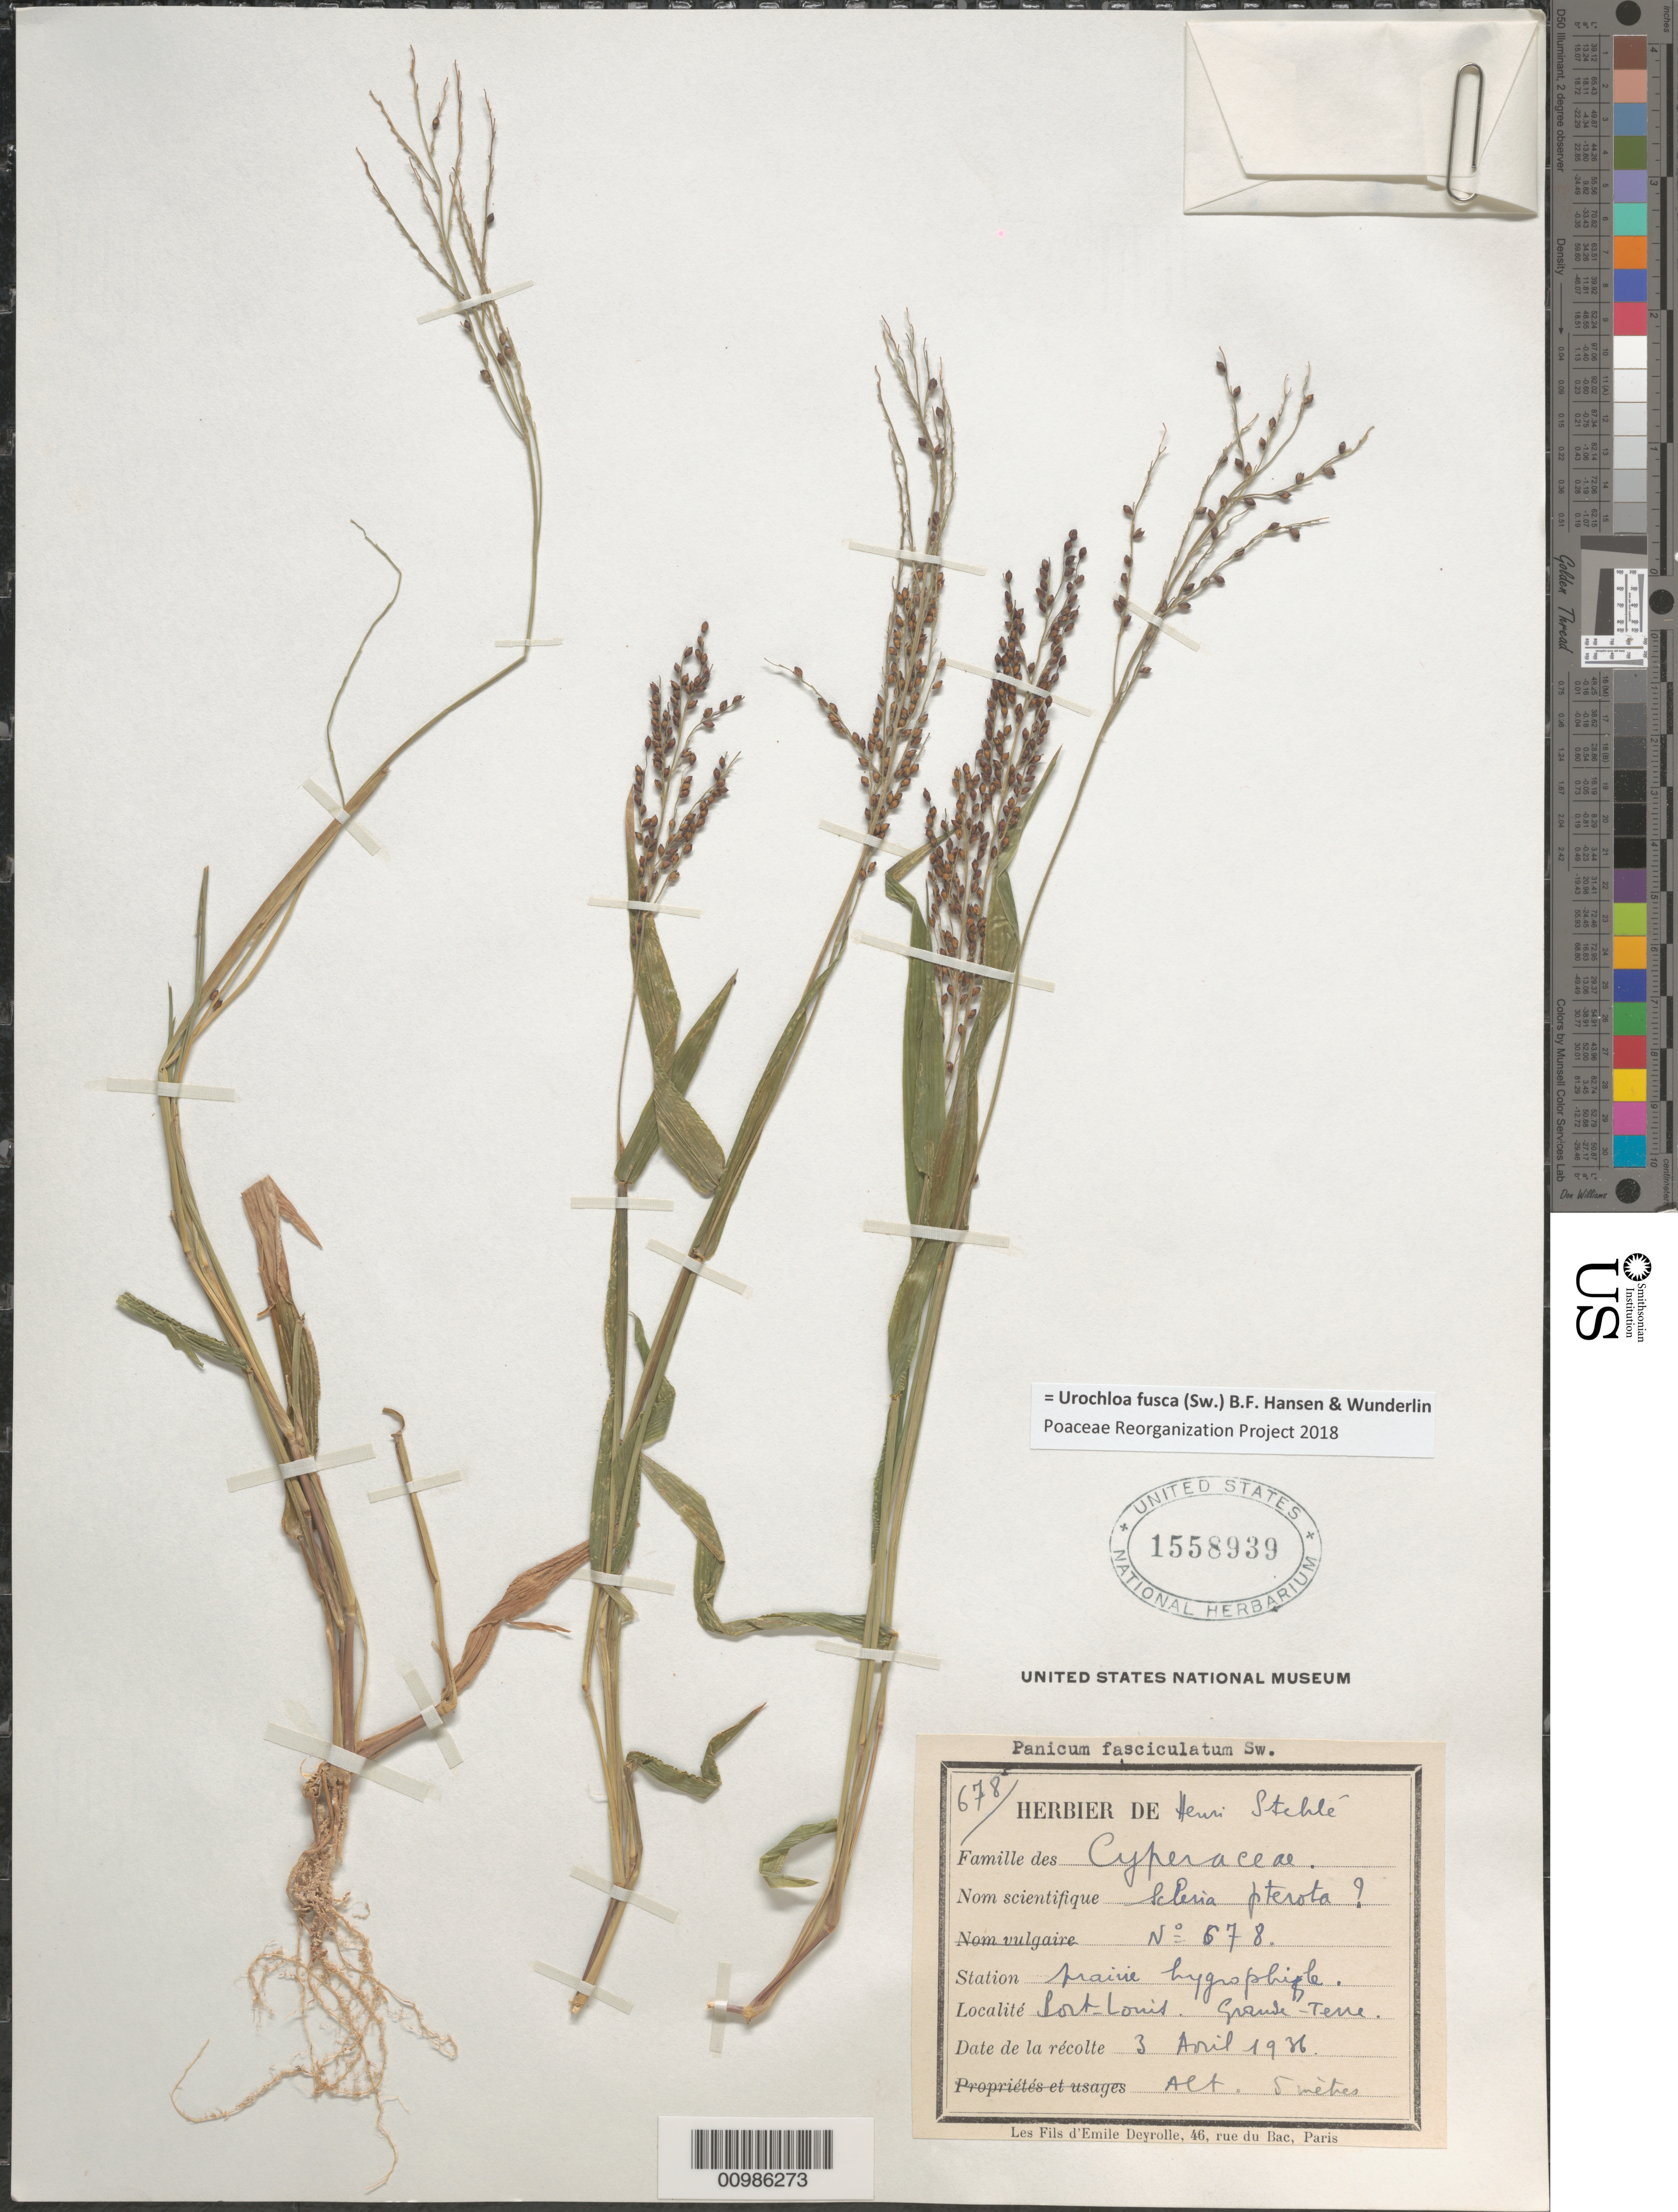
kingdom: Plantae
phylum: Tracheophyta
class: Liliopsida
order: Poales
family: Poaceae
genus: Brachiaria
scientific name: Brachiaria fasciculata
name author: (Sw.) Parodi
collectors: H. Stehlé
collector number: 678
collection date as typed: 03 Apr 1936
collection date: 1936-04-03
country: Guadeloupe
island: Basse Terre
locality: Grande Terre, Fort Louis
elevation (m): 5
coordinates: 0 N, 0 E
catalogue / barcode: US 1558939